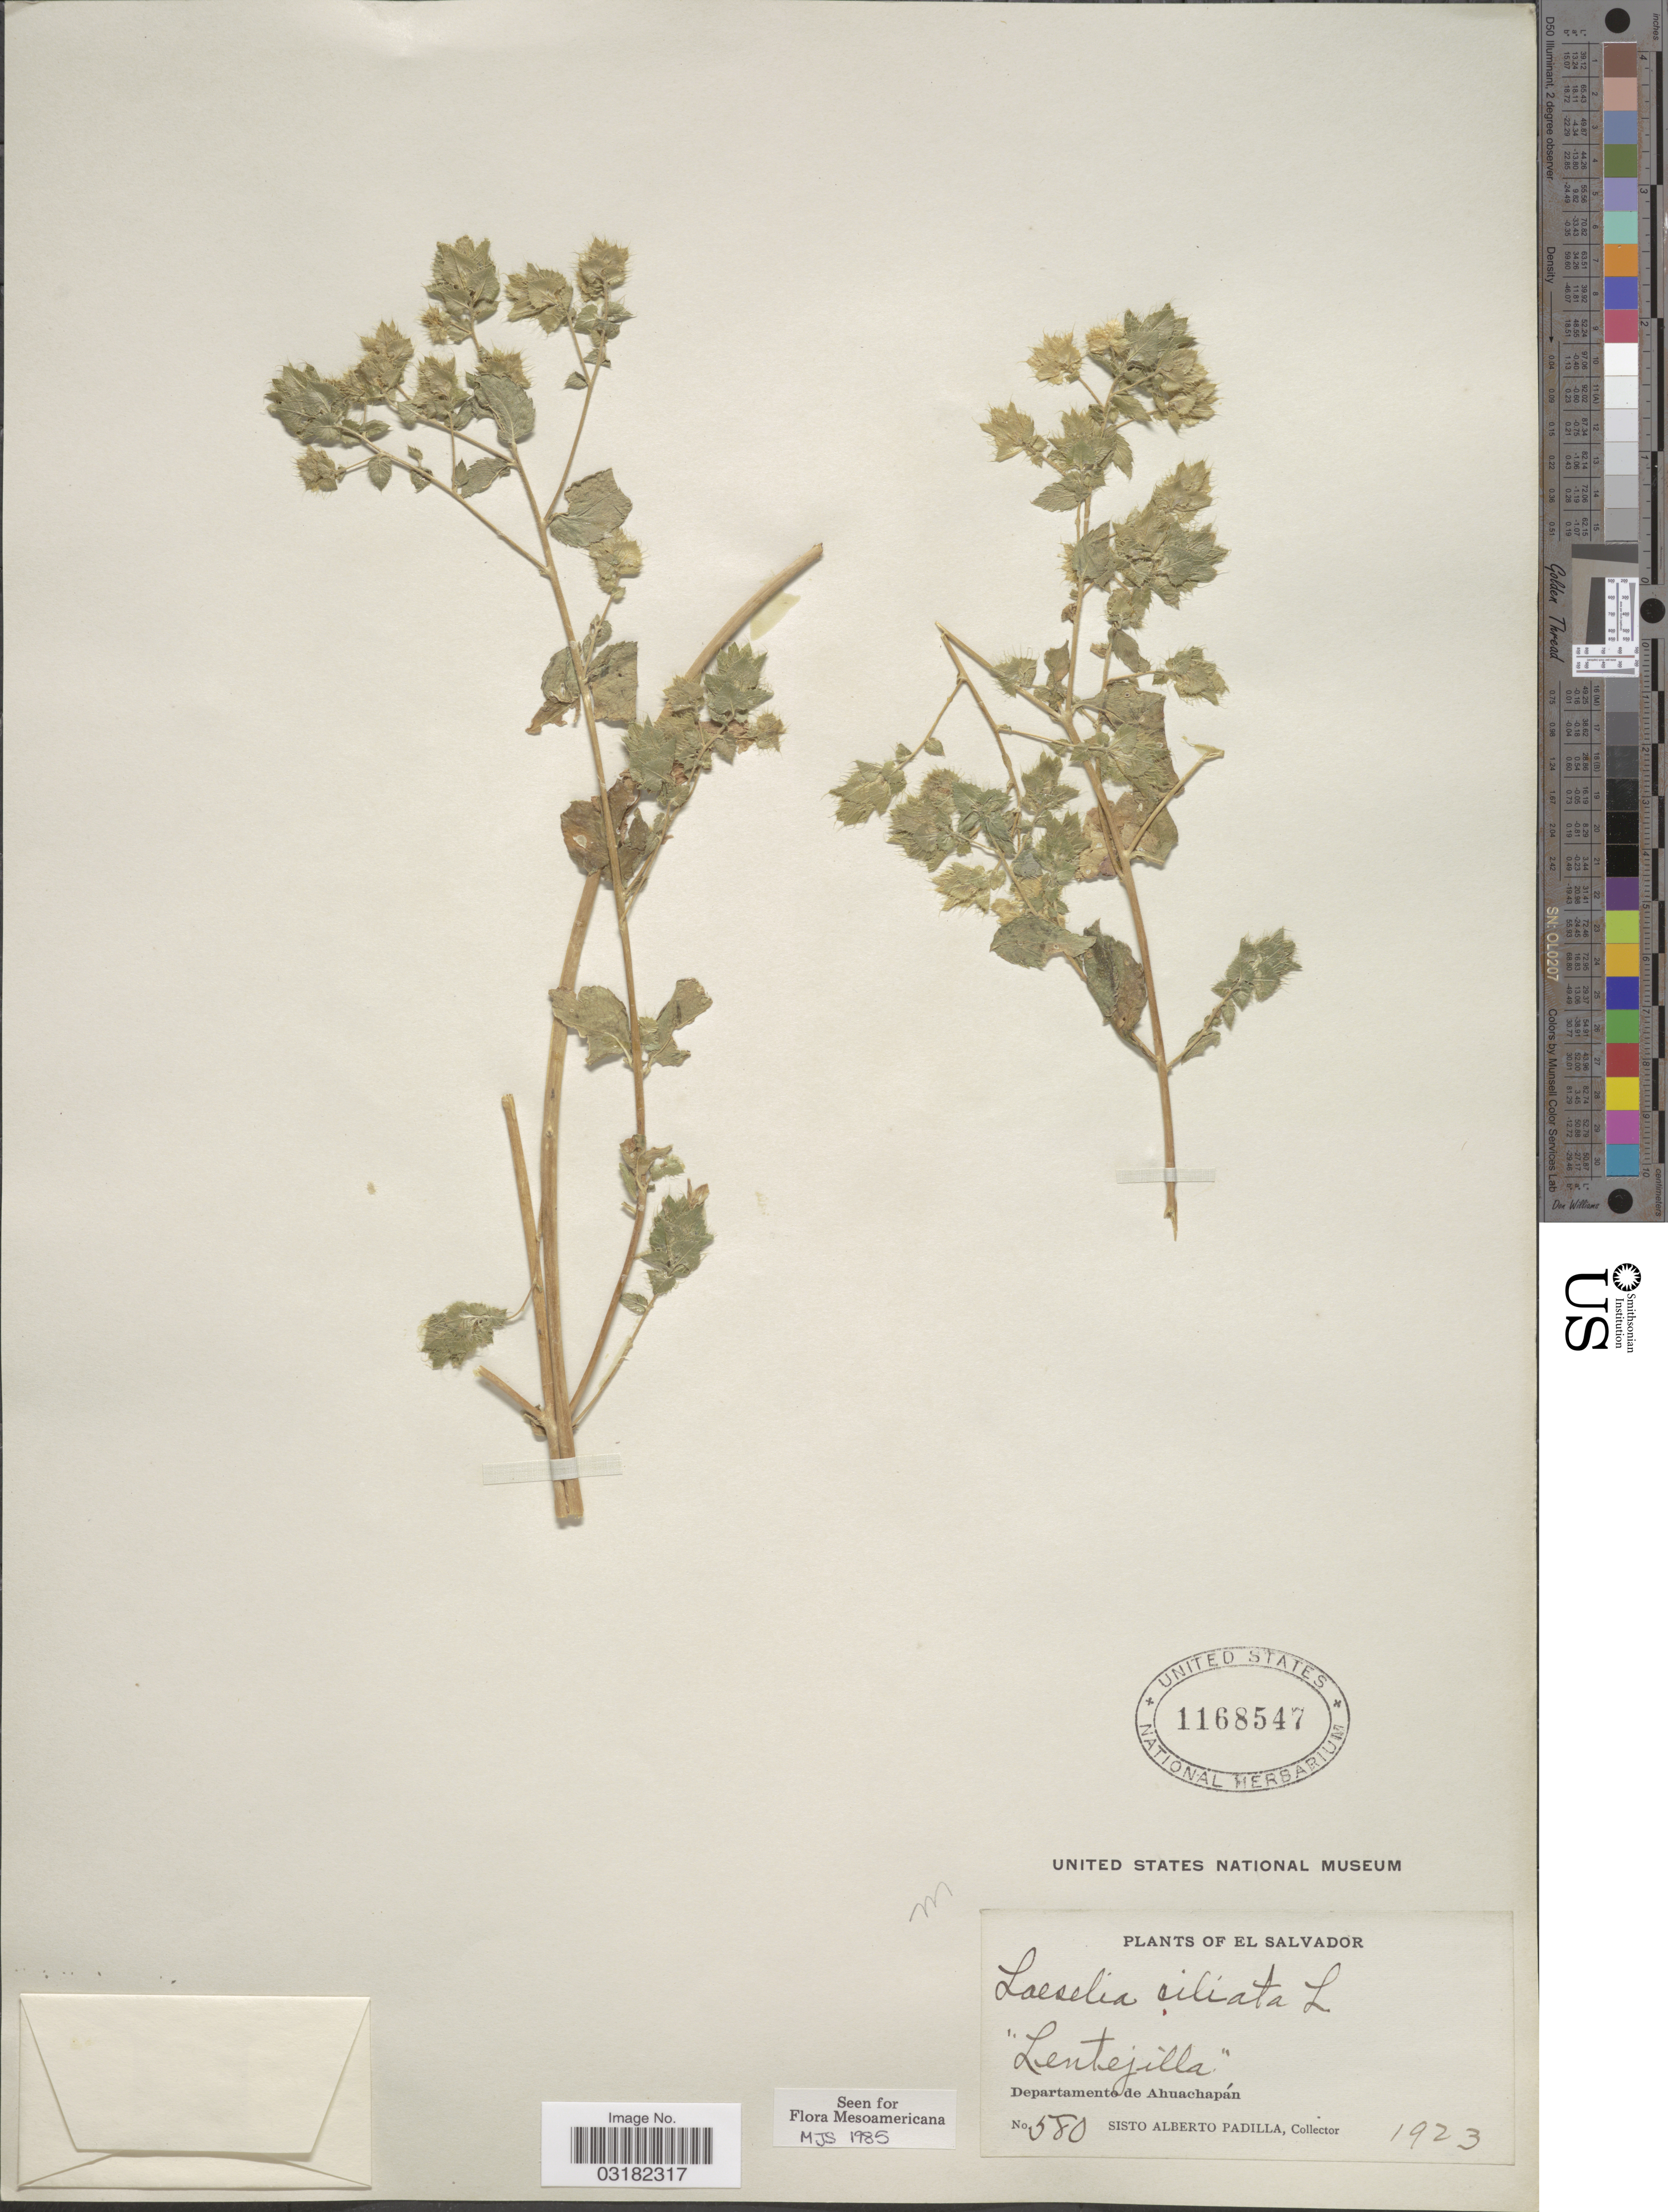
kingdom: Plantae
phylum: Tracheophyta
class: Magnoliopsida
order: Ericales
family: Polemoniaceae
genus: Loeselia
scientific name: Loeselia ciliata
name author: L.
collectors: S. A. Padilla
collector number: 580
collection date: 1923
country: El Salvador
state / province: Ahuachapan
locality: Departamento de Ahuachapán.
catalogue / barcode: US 1168547